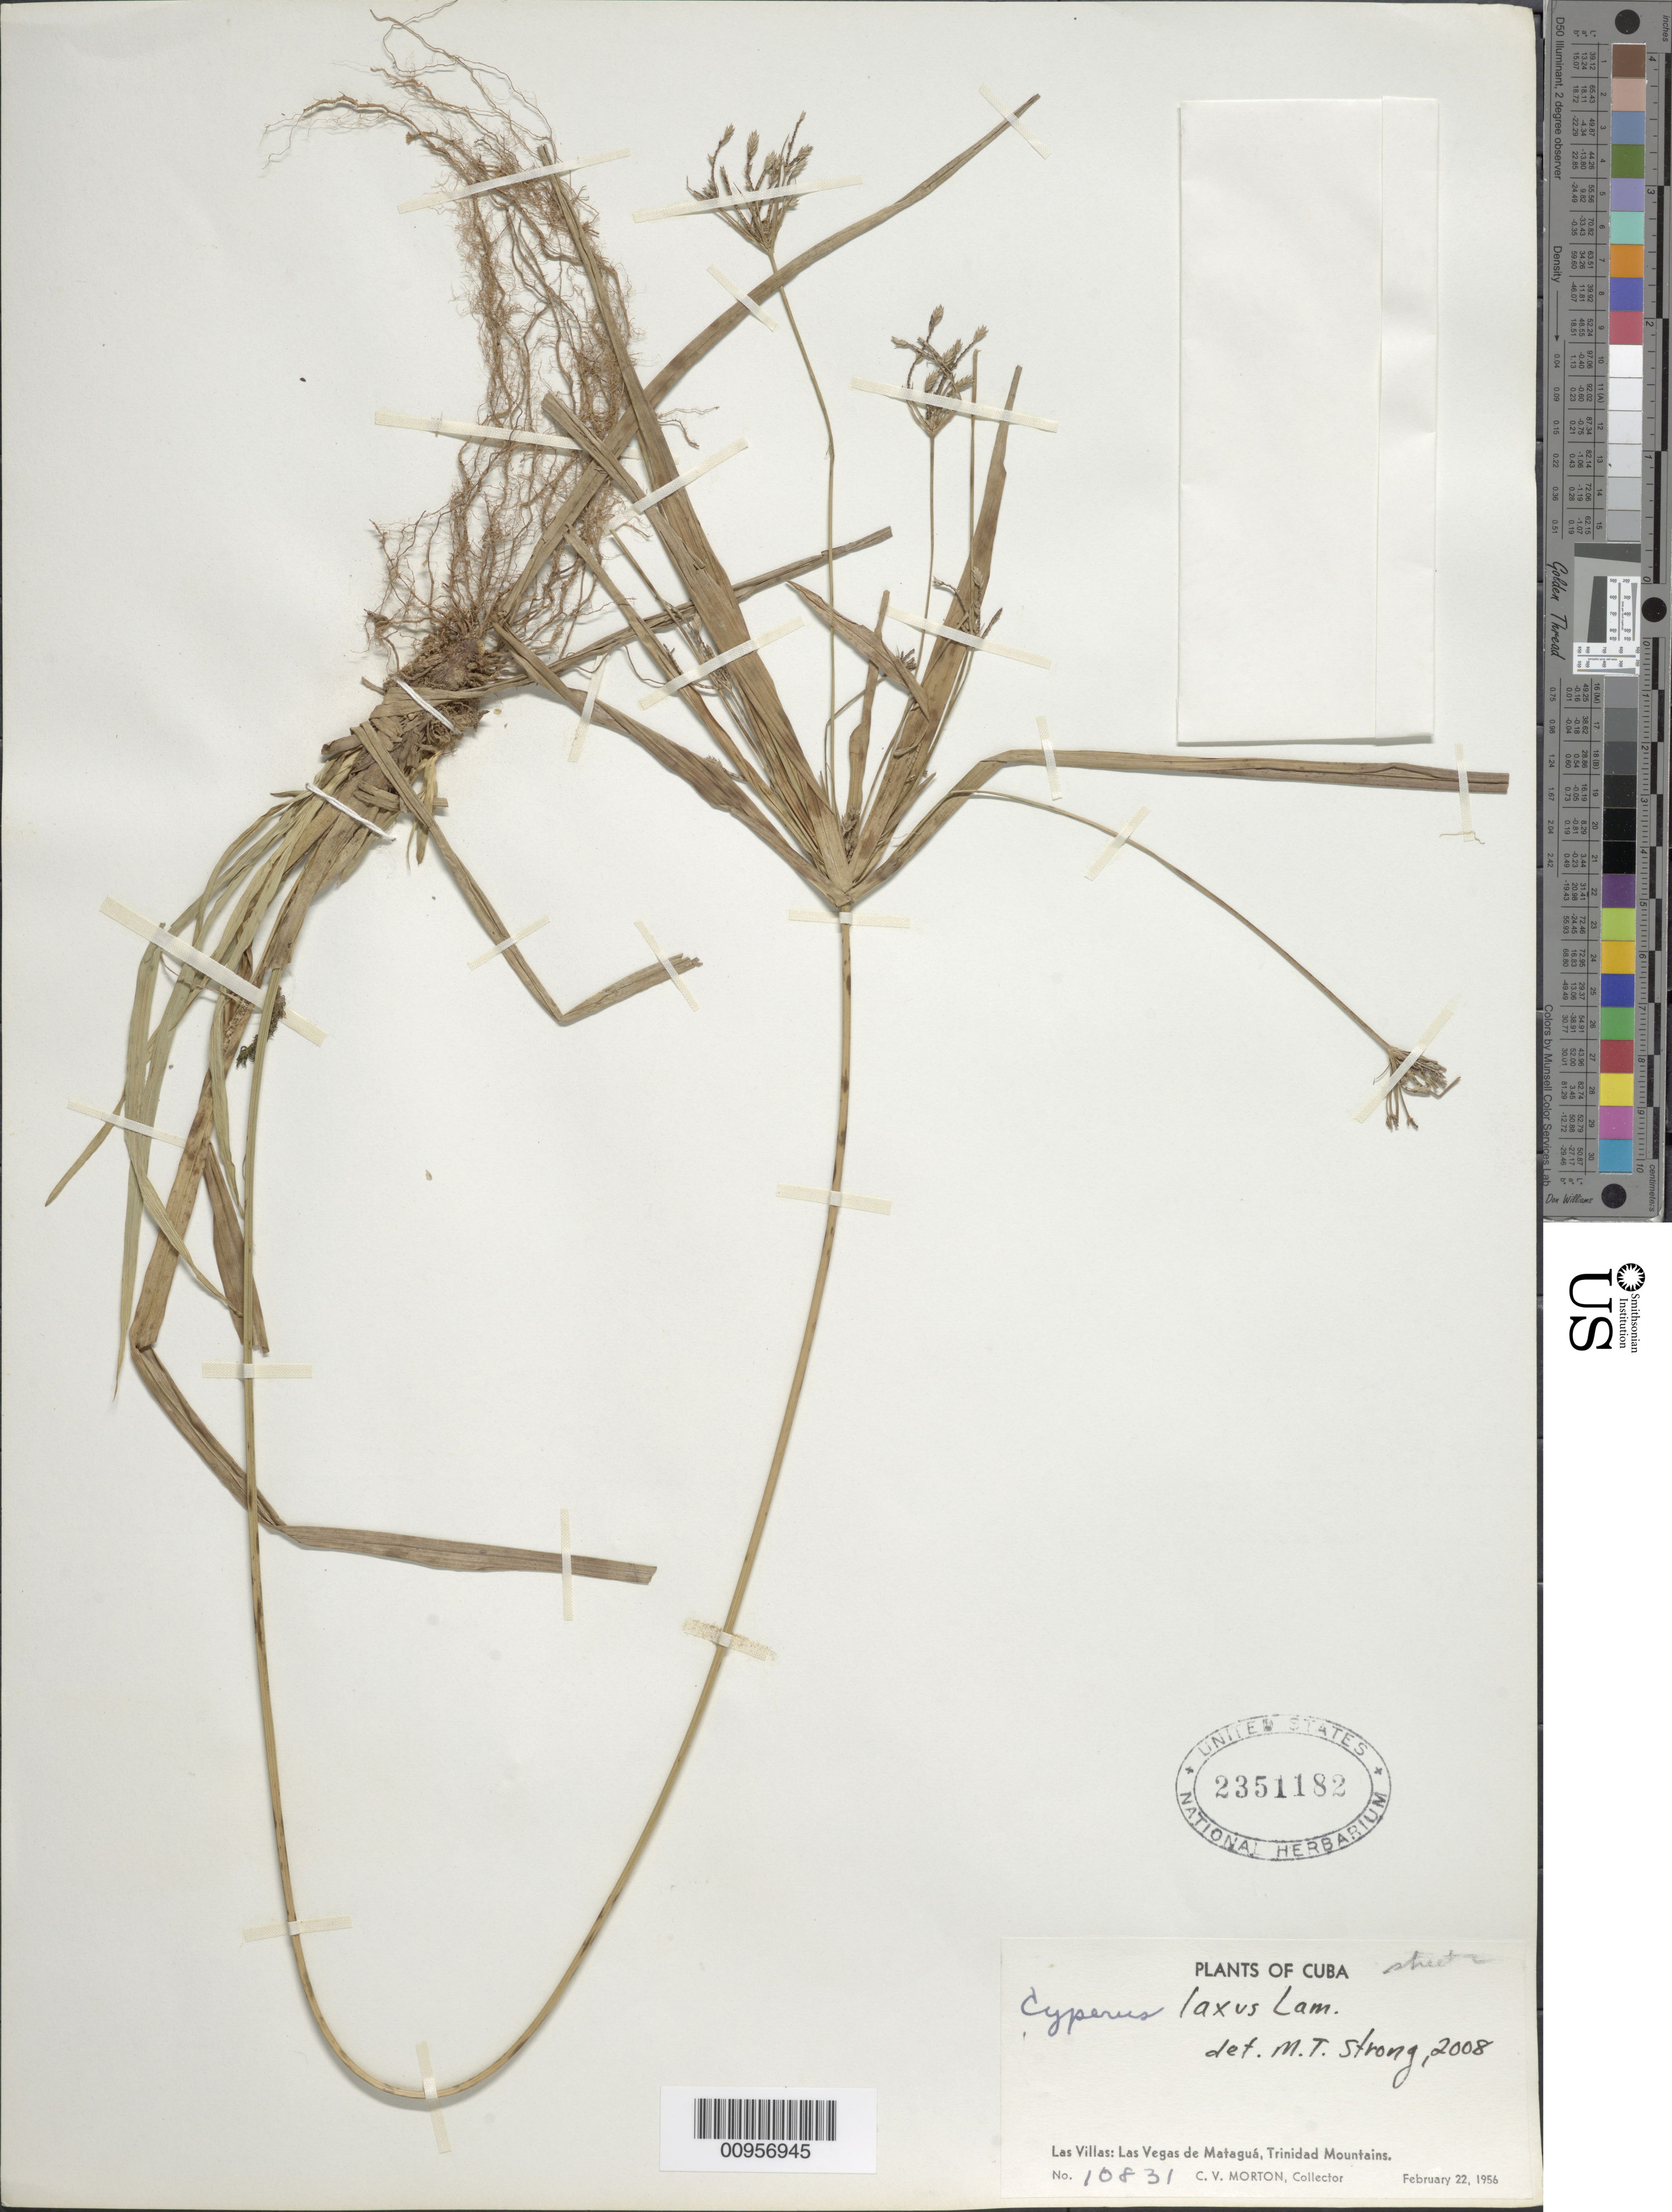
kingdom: Plantae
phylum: Tracheophyta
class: Liliopsida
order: Poales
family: Cyperaceae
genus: Cyperus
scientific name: Cyperus laxus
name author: Lam.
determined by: Strong, M. T., (US), Smithsonian Institution - National Museum of Natural History (UNITED STATES)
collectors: C. V. Morton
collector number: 10831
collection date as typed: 22 Feb 1956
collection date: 1956-02-22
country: Cuba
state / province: Las Villas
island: Cuba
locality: Las Vegas de Mataguá, Trinidad Mountains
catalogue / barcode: US 2351182